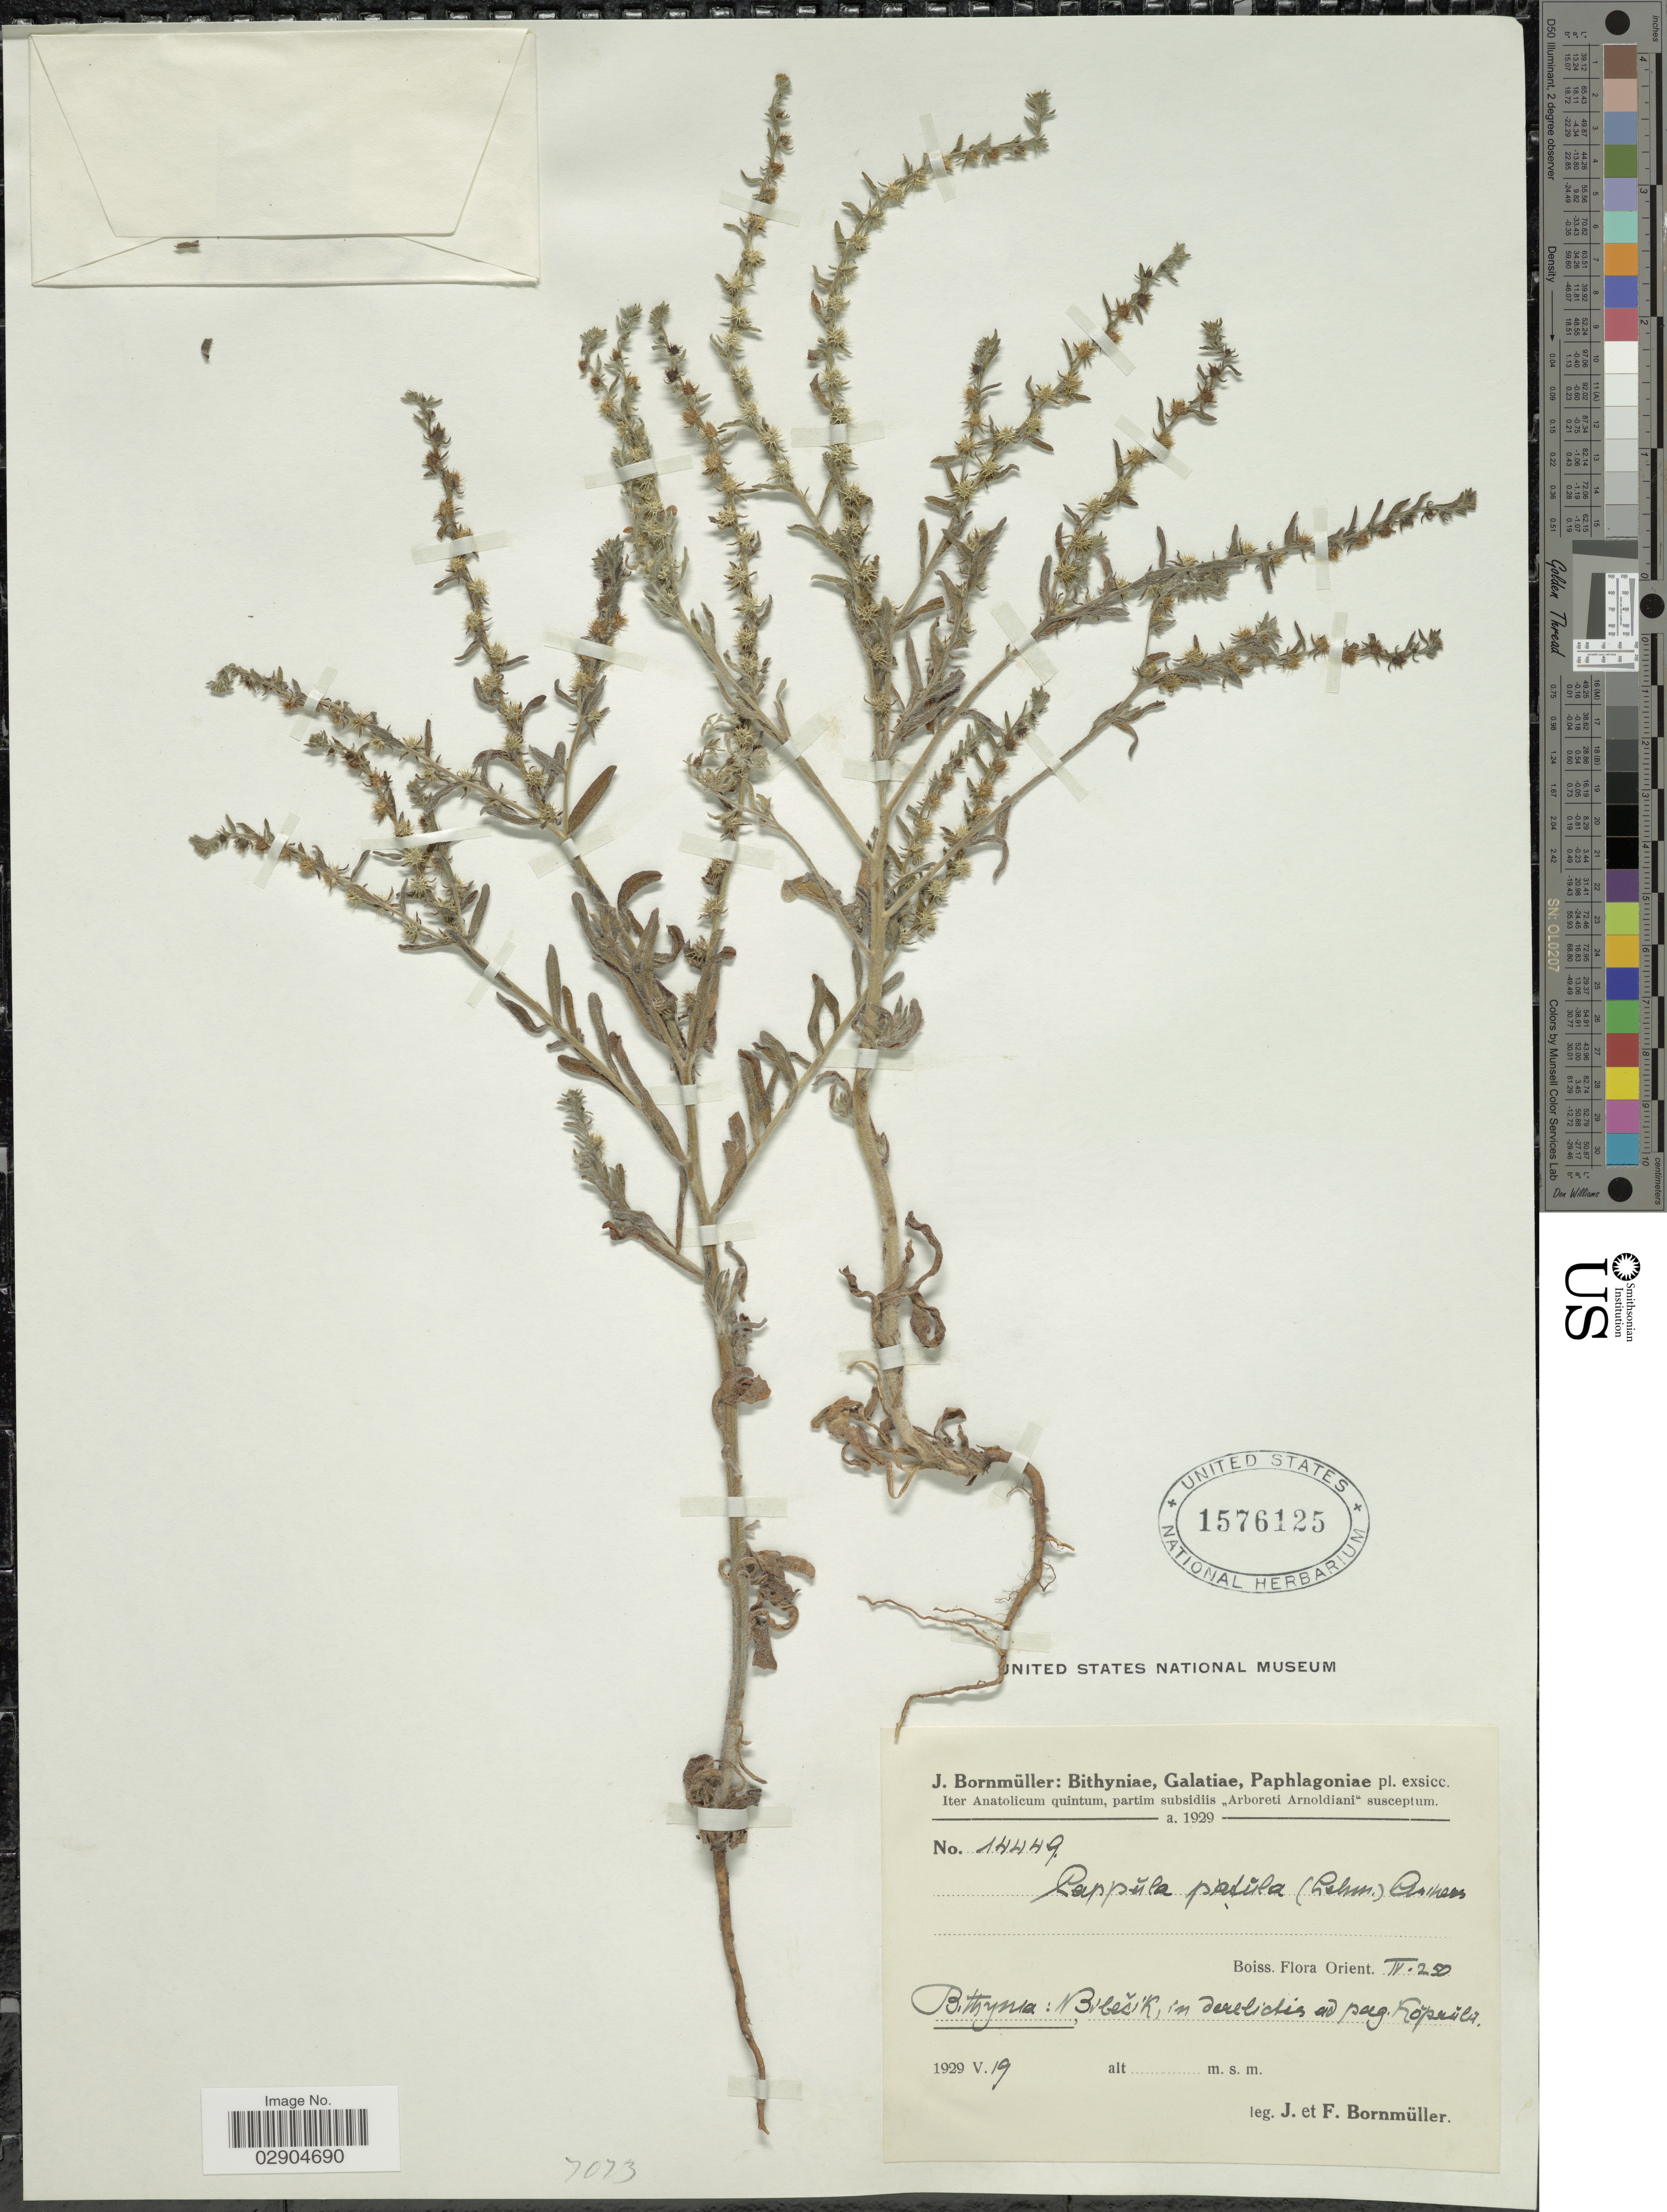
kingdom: Plantae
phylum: Tracheophyta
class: Magnoliopsida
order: Boraginales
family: Boraginaceae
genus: Lappula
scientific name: Lappula marginata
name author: (M. Bieb.) Gürke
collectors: J. Bornmüller & F. Bornmüller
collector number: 14449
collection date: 1929-05-19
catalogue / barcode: US 1576125